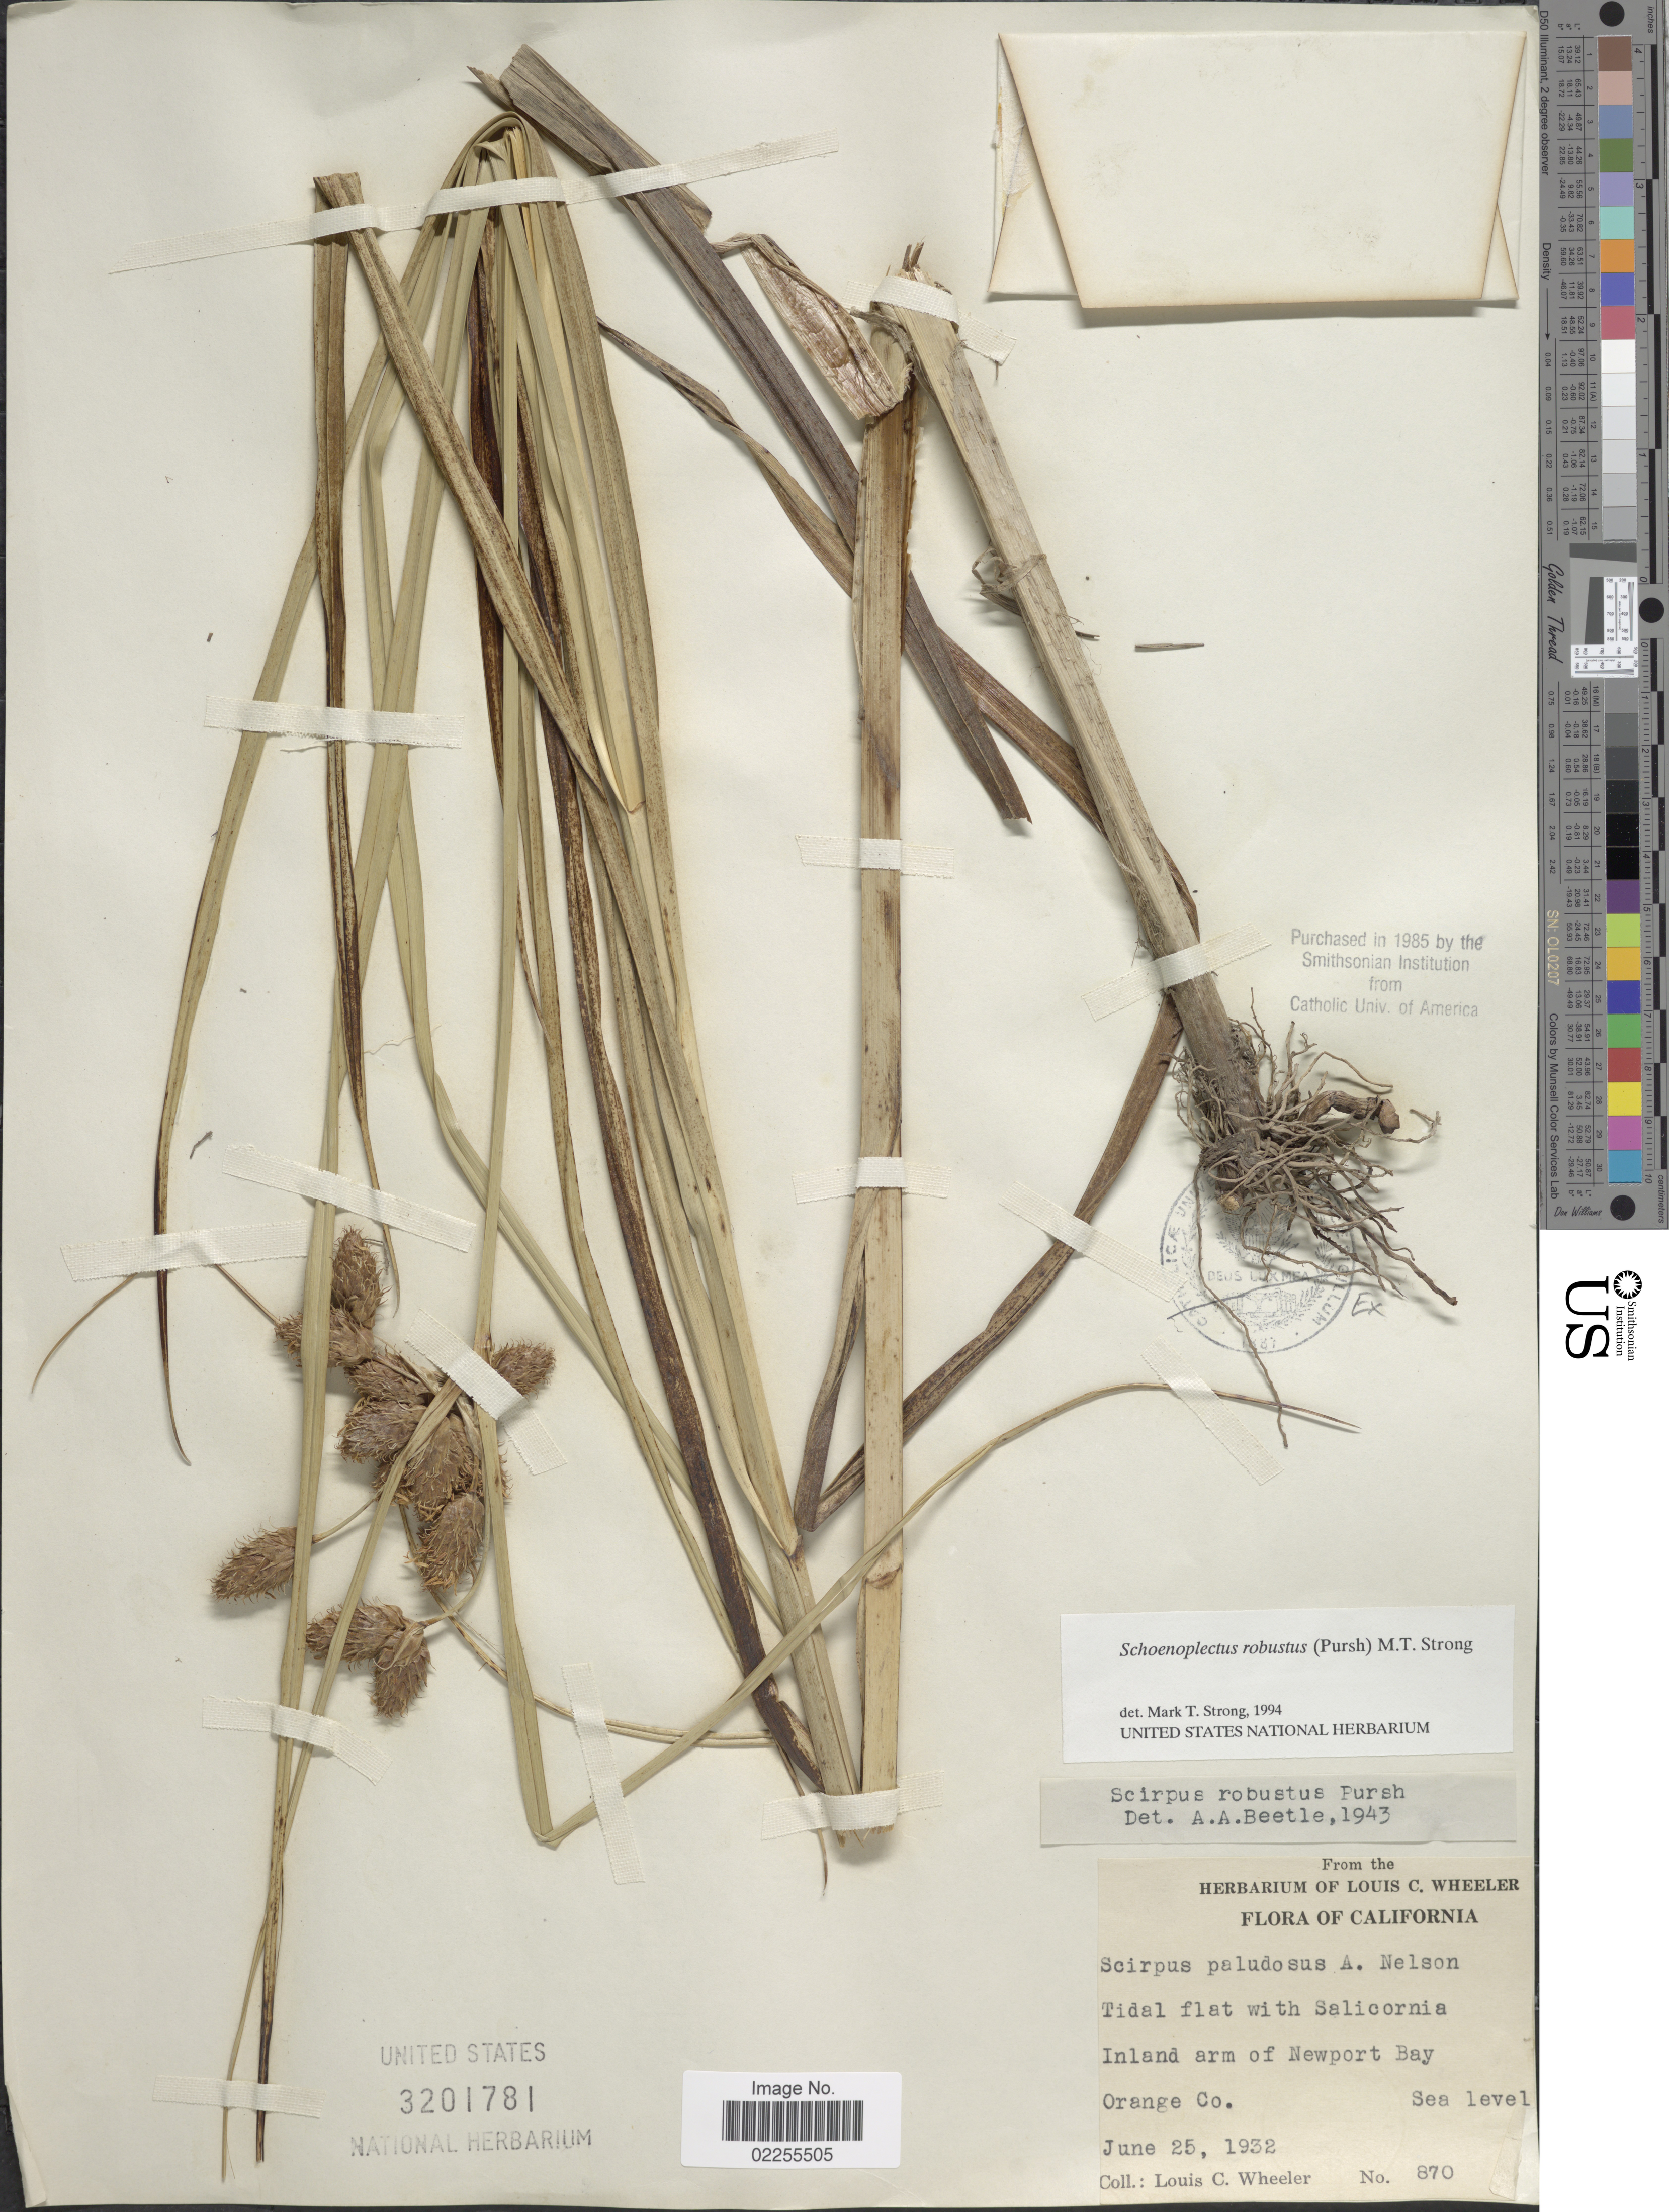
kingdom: Plantae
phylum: Tracheophyta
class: Liliopsida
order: Poales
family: Cyperaceae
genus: Bolboschoenus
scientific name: Bolboschoenus robustus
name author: (Pursh) Soják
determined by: Strong, M. T., (US), Smithsonian Institution - National Museum of Natural History (UNITED STATES)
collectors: L. C. Wheeler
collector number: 870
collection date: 1932-06-25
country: United States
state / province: California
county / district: Orange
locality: Tidal flat, inland arm of Newport Bay, Orange Co.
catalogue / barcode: US 3201781